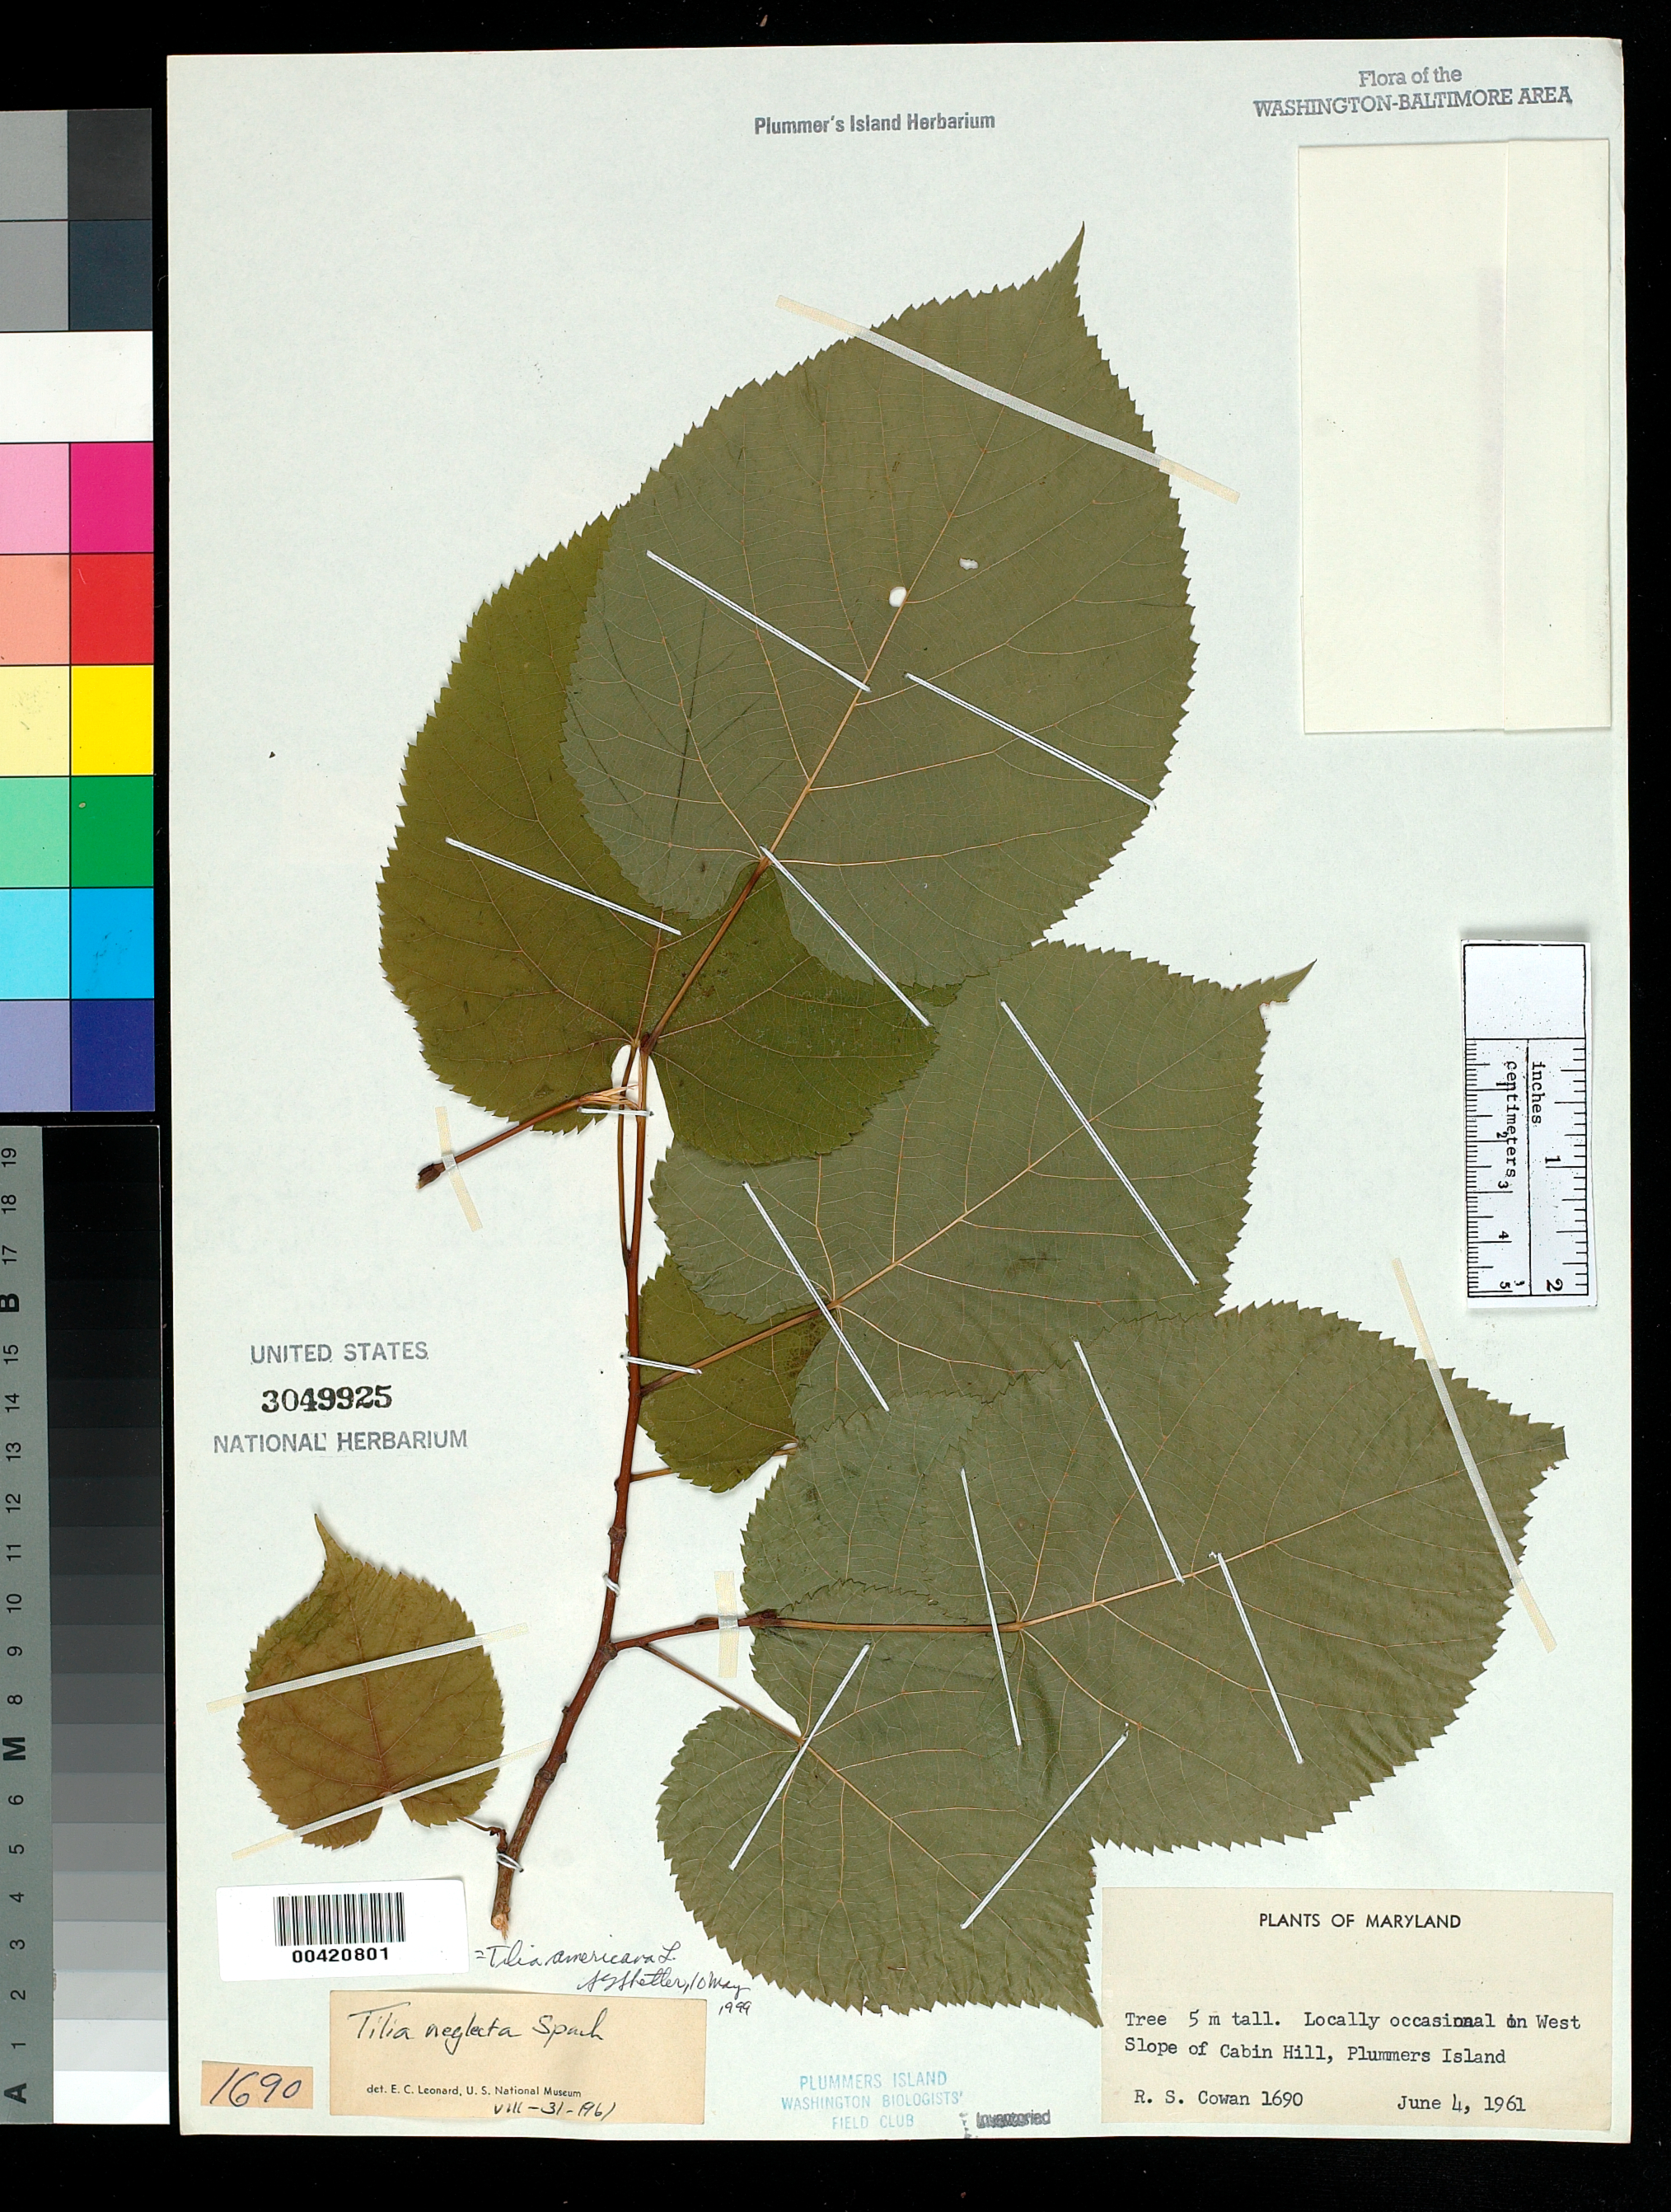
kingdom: Plantae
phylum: Tracheophyta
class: Magnoliopsida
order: Malvales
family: Malvaceae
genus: Tilia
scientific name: Tilia americana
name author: L.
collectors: R. S. Cowan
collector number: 1690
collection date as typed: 04 Jun 1961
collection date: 1961-06-04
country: United States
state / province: Maryland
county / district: Montgomery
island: Plummers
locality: Plummer's Island; N. W. corner of Cabin Hill C. & O. Canal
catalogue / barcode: US 3049925